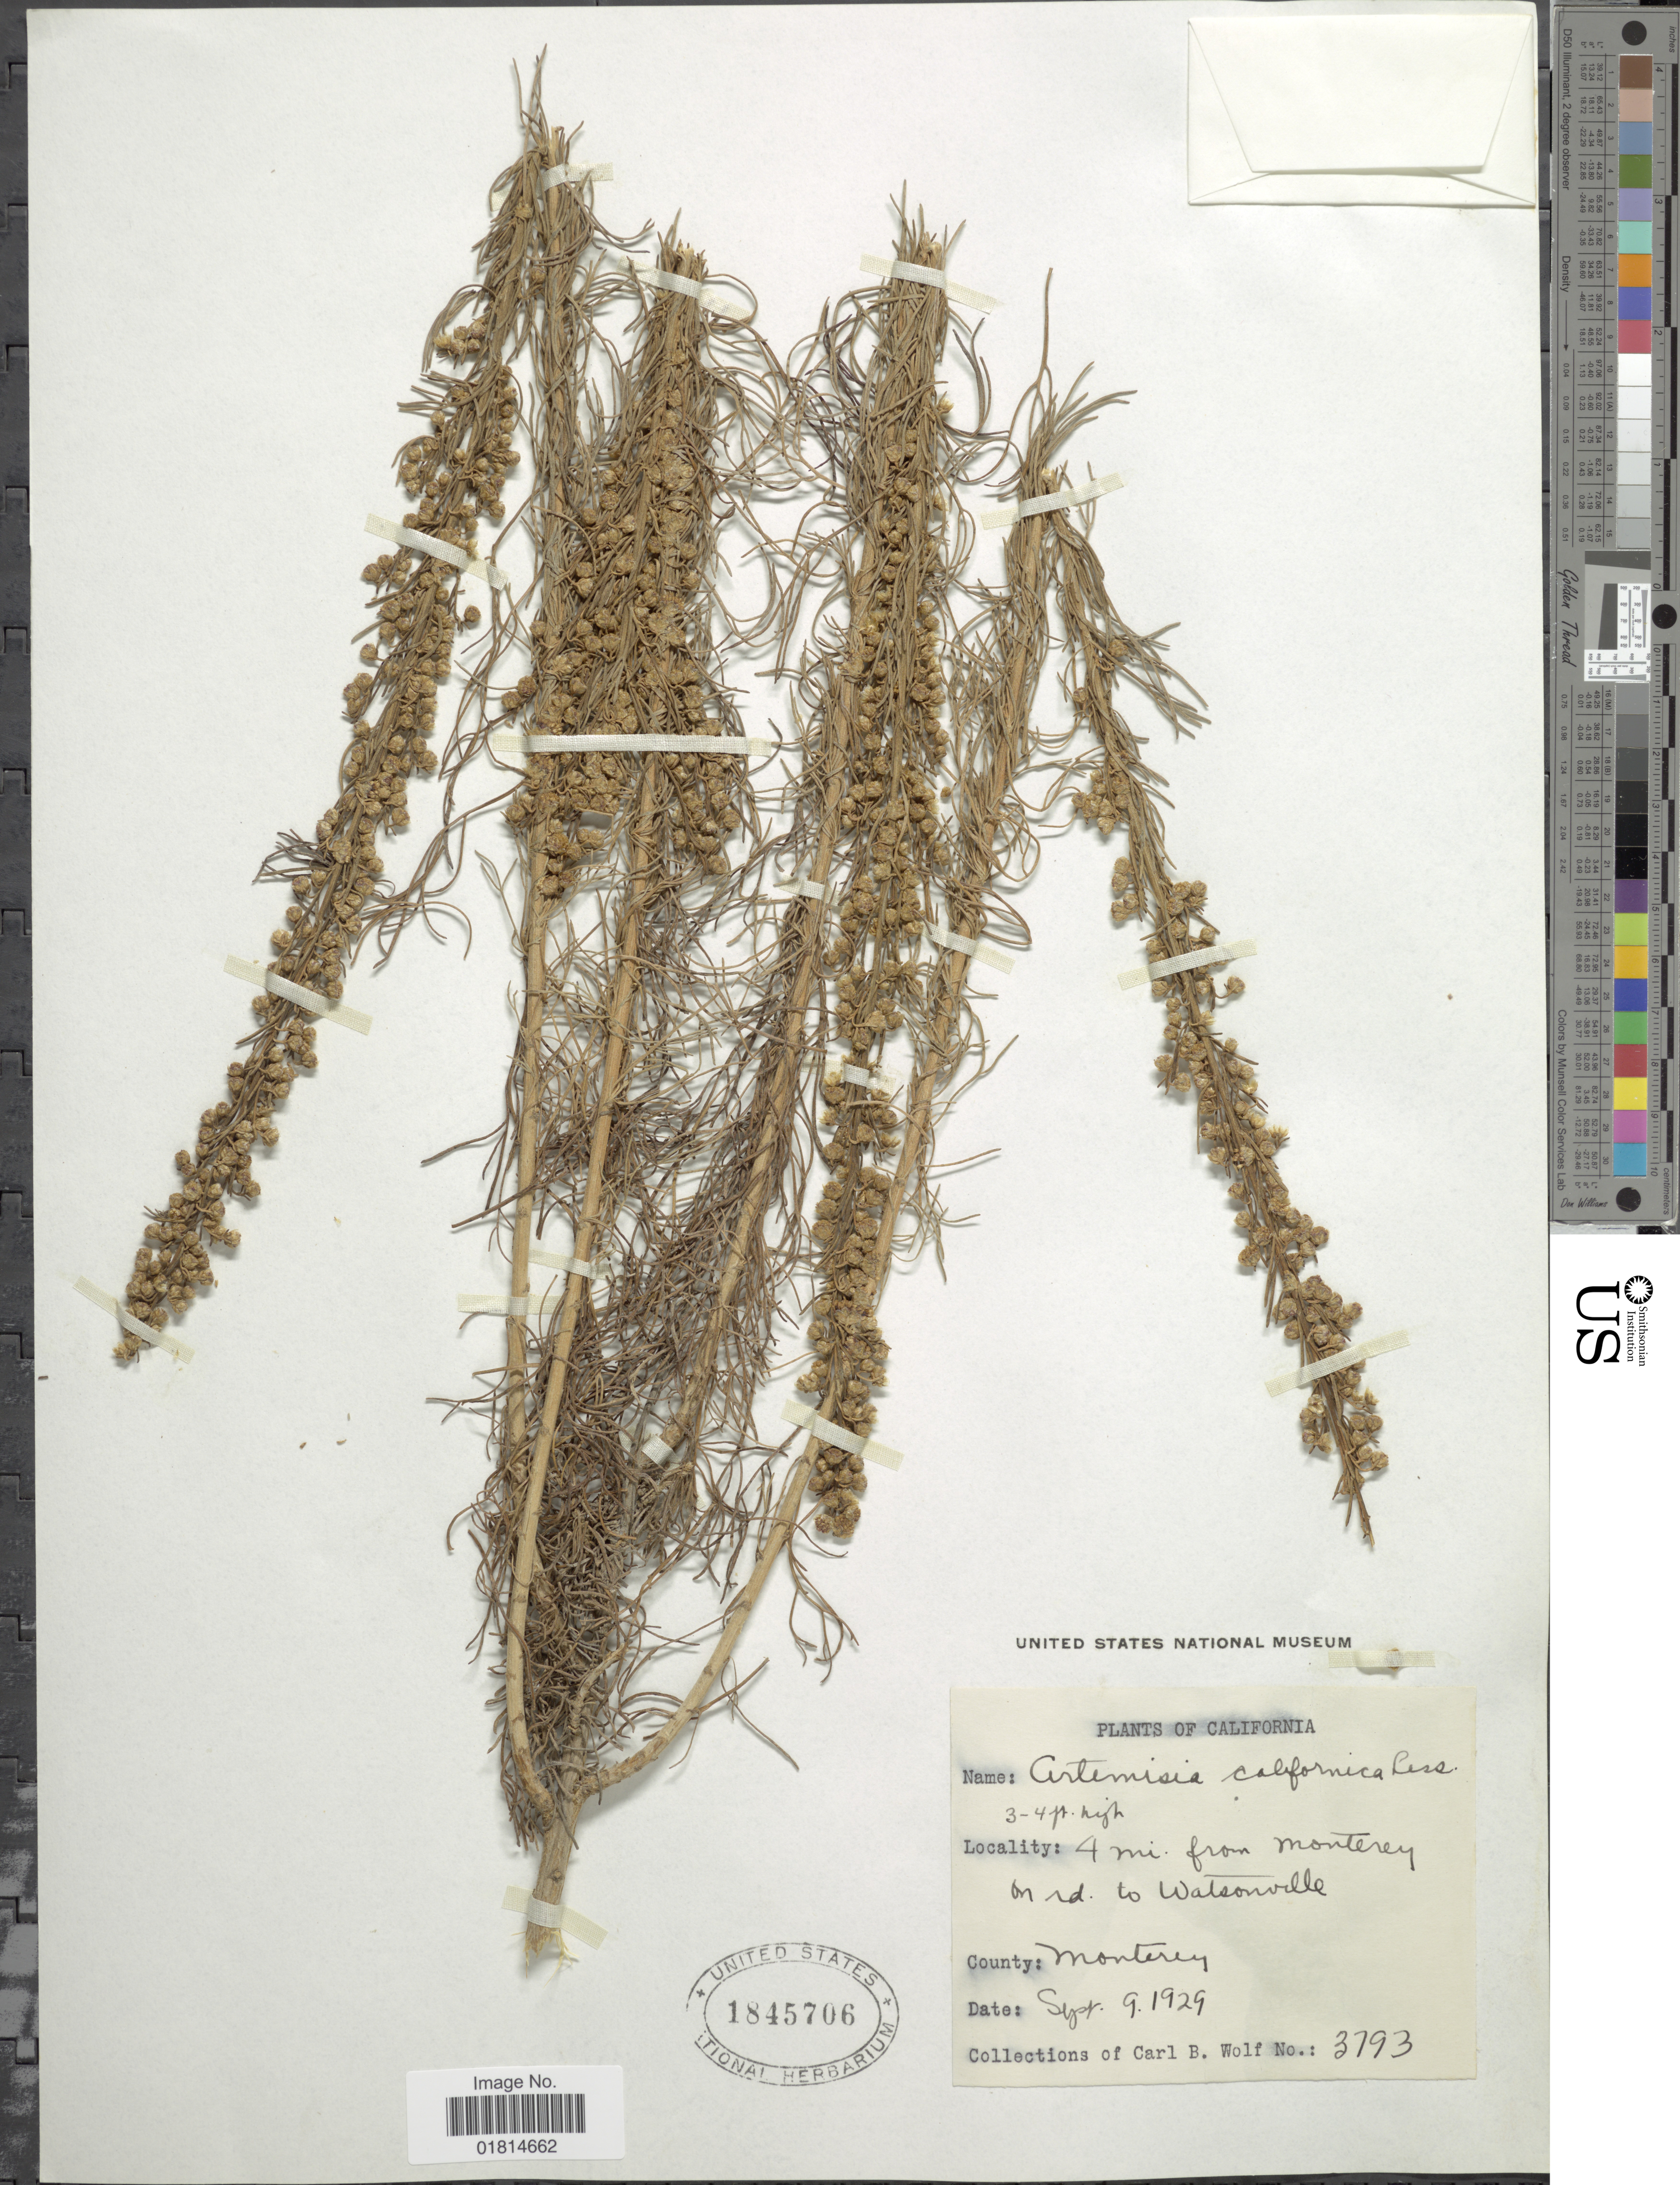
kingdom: Plantae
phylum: Tracheophyta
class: Magnoliopsida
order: Asterales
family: Asteraceae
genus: Artemisia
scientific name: Artemisia californica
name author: Less.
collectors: C. B. Wolf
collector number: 3793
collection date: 1929-09-09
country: United States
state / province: California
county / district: Monterey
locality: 4 mi. from Monterey on rd. to Watsonville. County: Monterey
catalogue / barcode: US 1845706